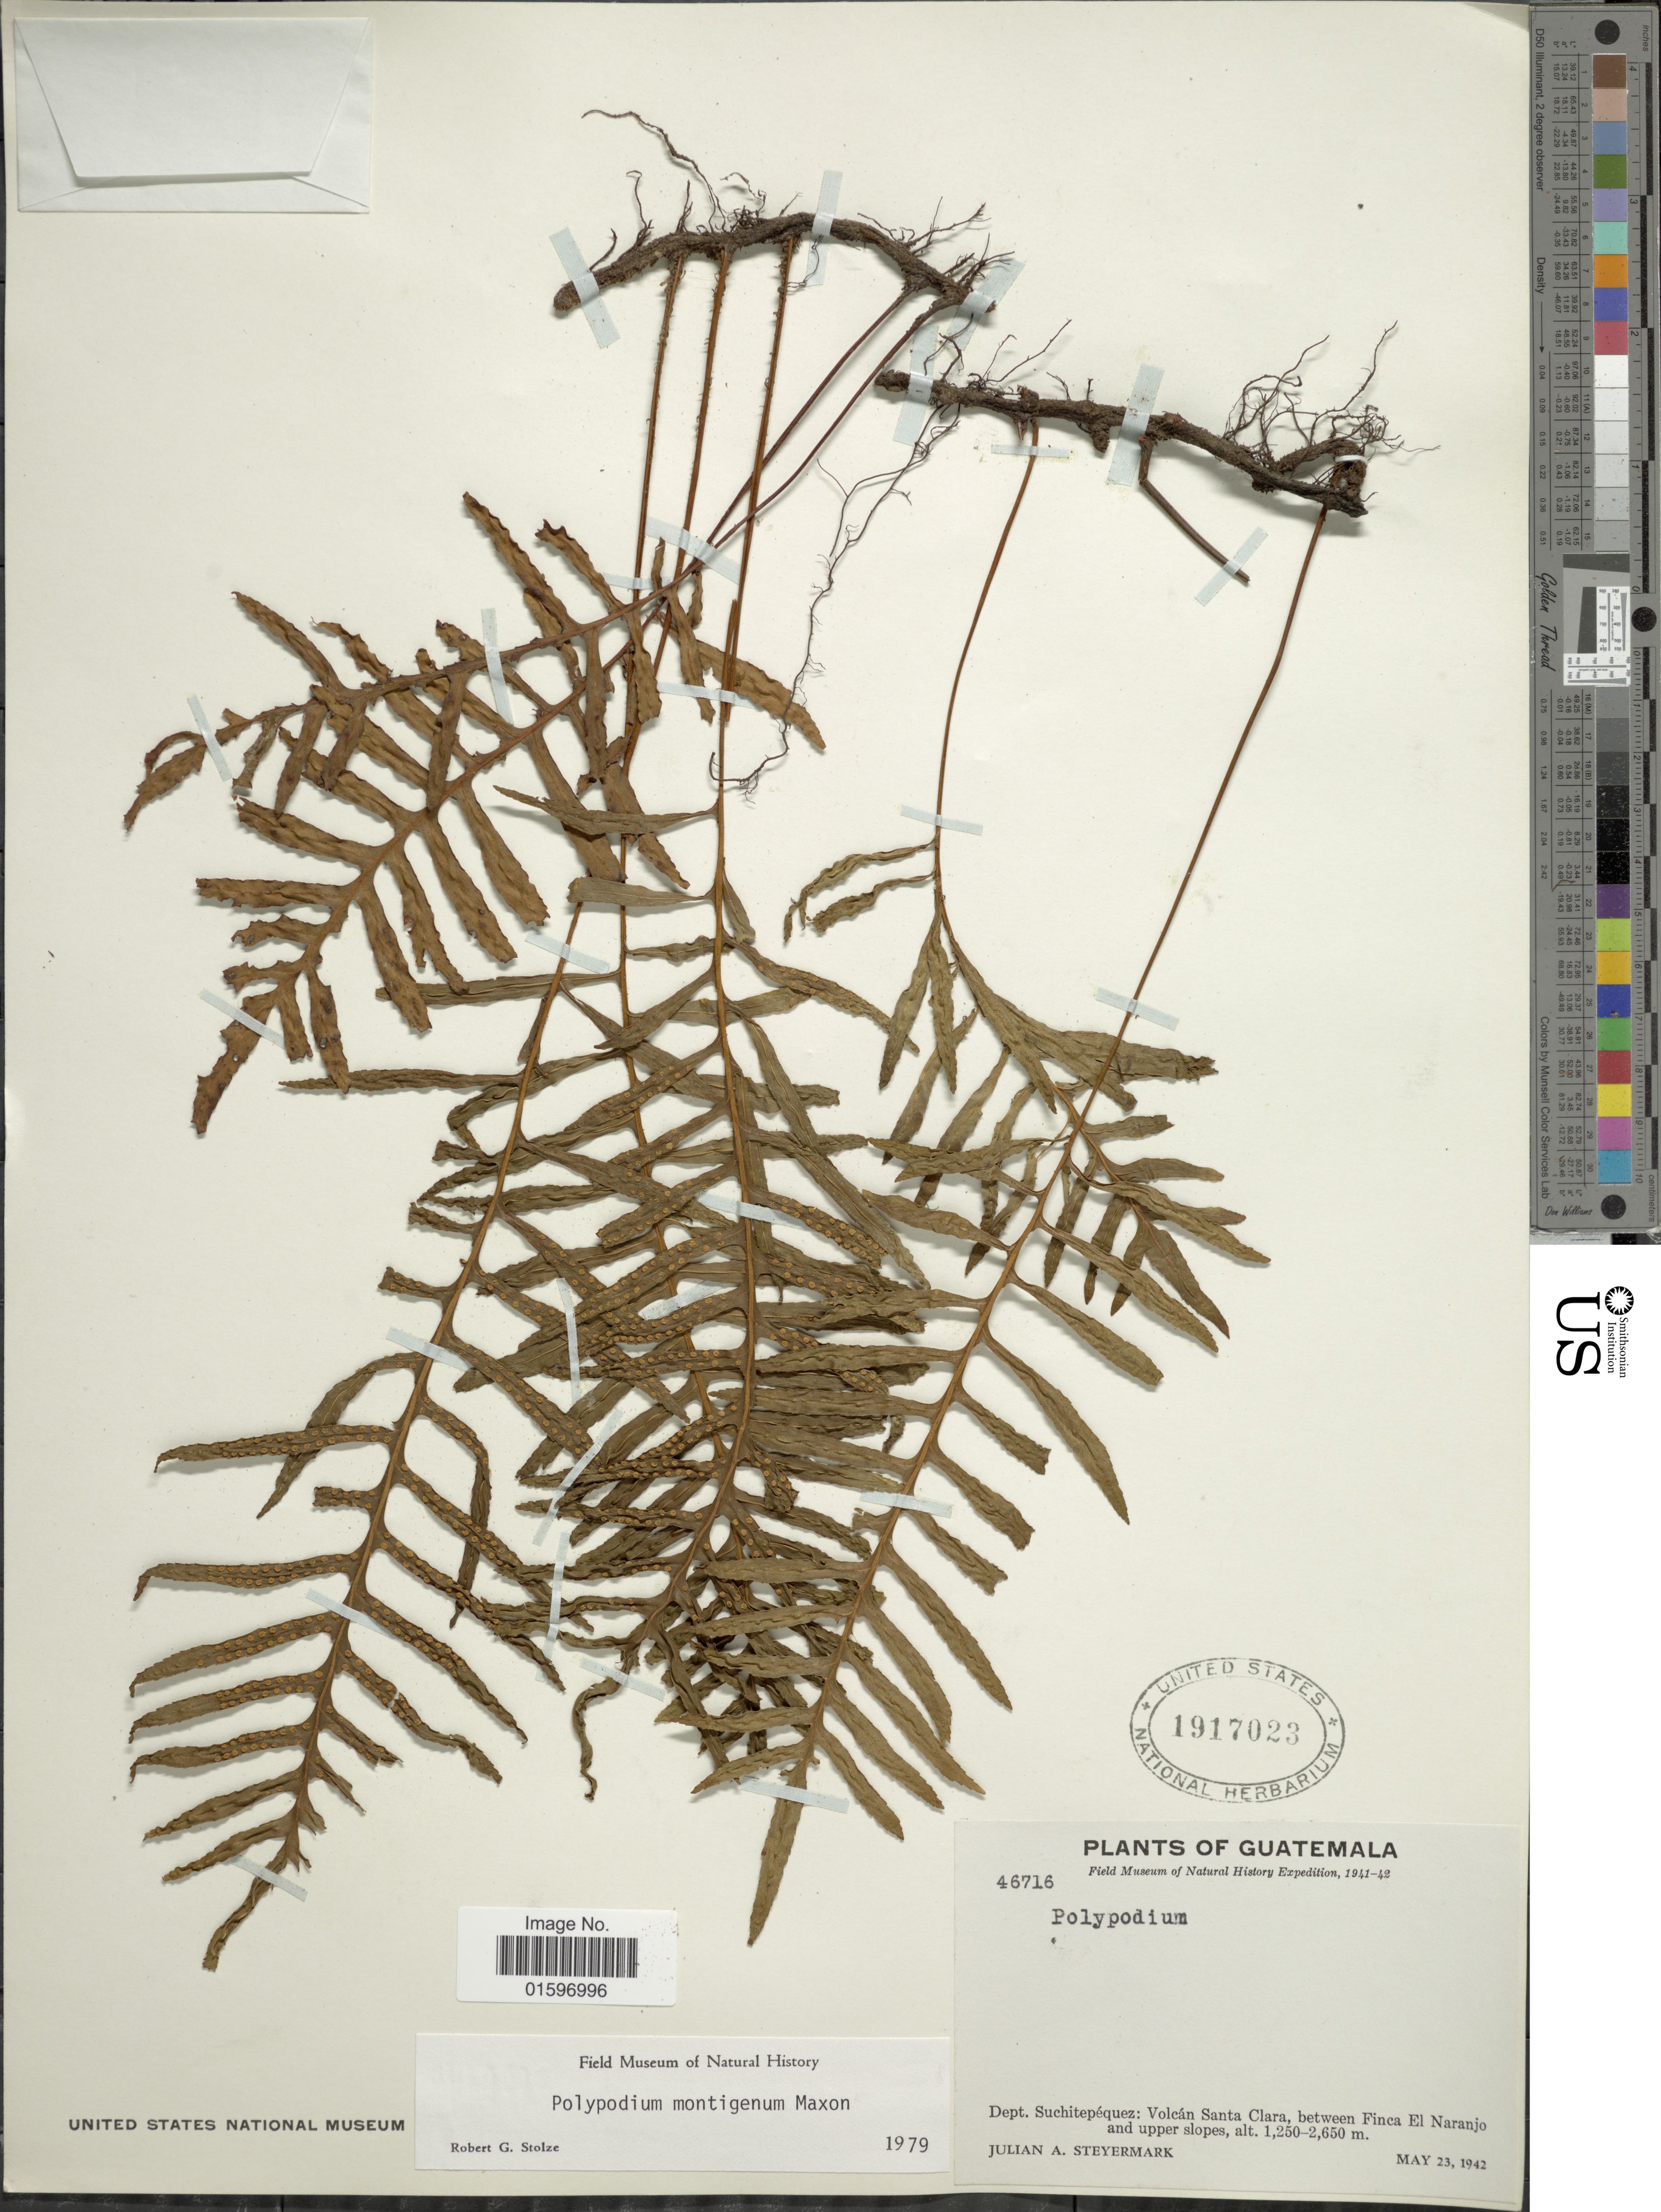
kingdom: Plantae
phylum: Tracheophyta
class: Polypodiopsida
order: Polypodiales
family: Polypodiaceae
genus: Pleopeltis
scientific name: Pleopeltis alansmithii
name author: (R.C. Moran)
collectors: J. Steyermark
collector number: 46716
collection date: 1942-05-23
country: Guatemala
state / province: Suchitepéquez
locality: Dept. Suchitepéquez: Volcán Santa Clara, between Finca El Naranjo and upper slopes.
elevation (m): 1250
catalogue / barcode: US 1917023